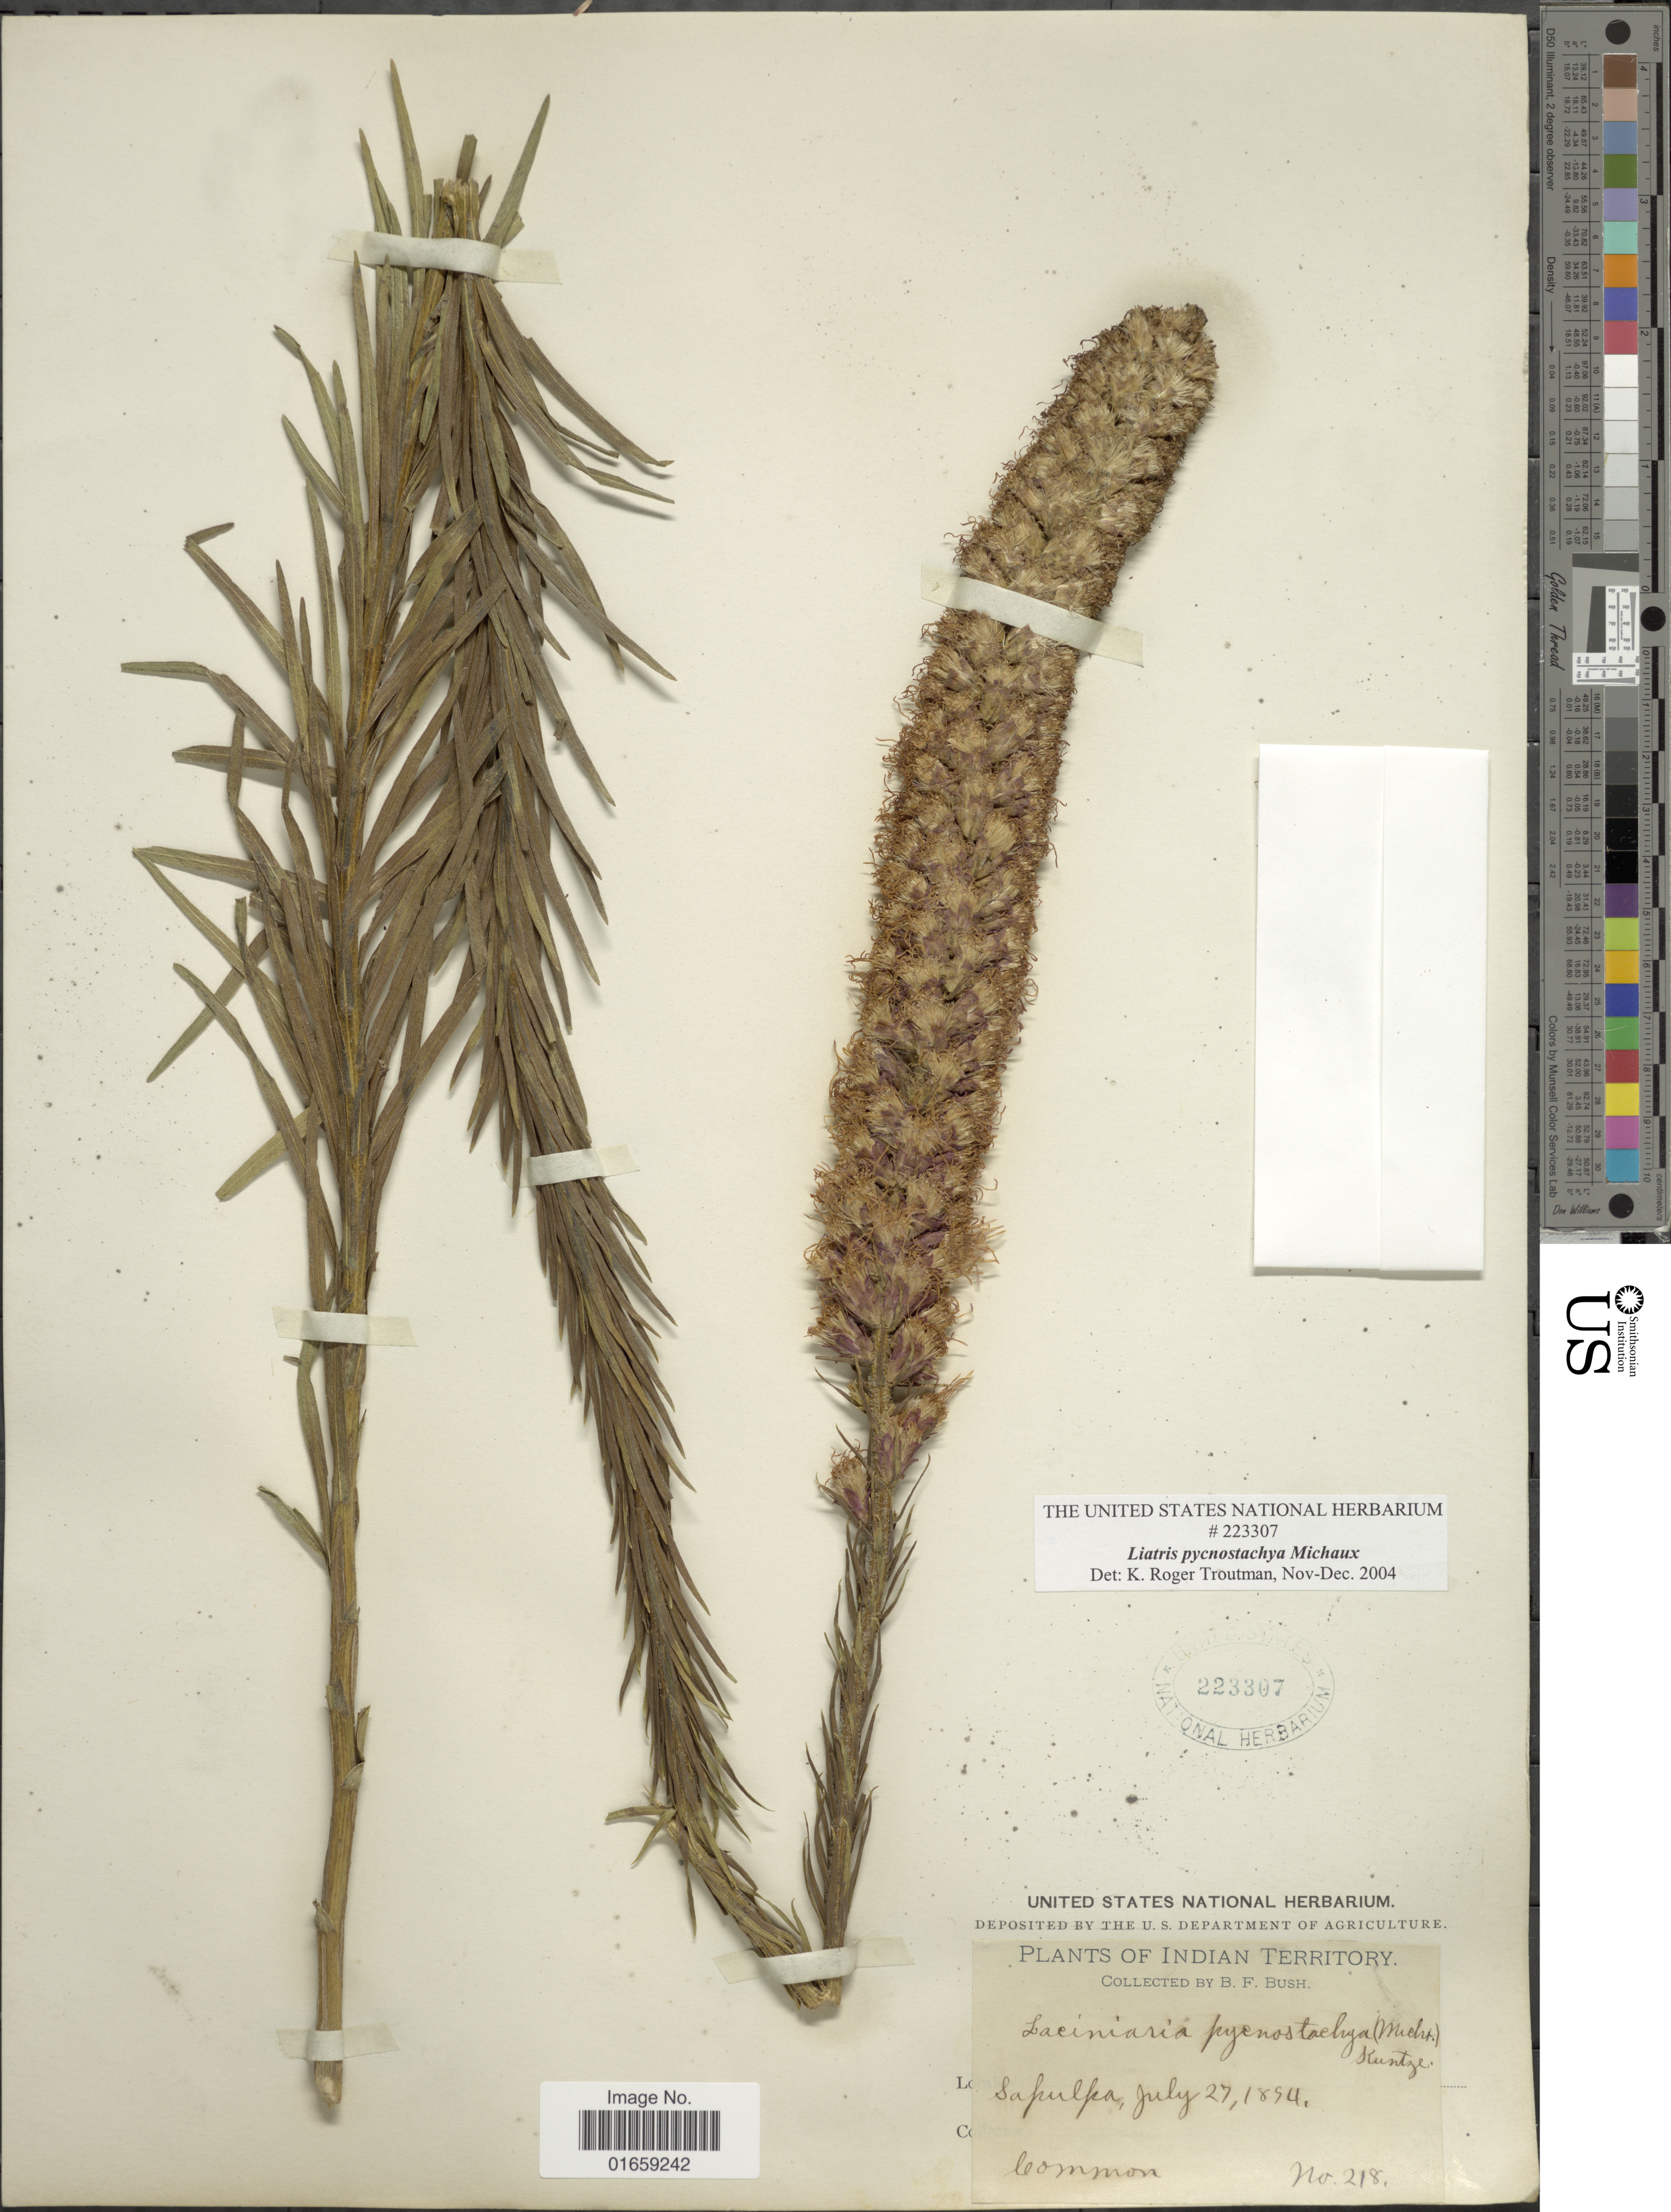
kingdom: Plantae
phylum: Tracheophyta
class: Magnoliopsida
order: Asterales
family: Asteraceae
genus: Liatris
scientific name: Liatris pycnostachya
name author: Michx.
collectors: B. F. Bush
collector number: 218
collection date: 1894-07-27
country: United States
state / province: Oklahoma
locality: Indian Territory, Sapulpa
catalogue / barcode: US 223307